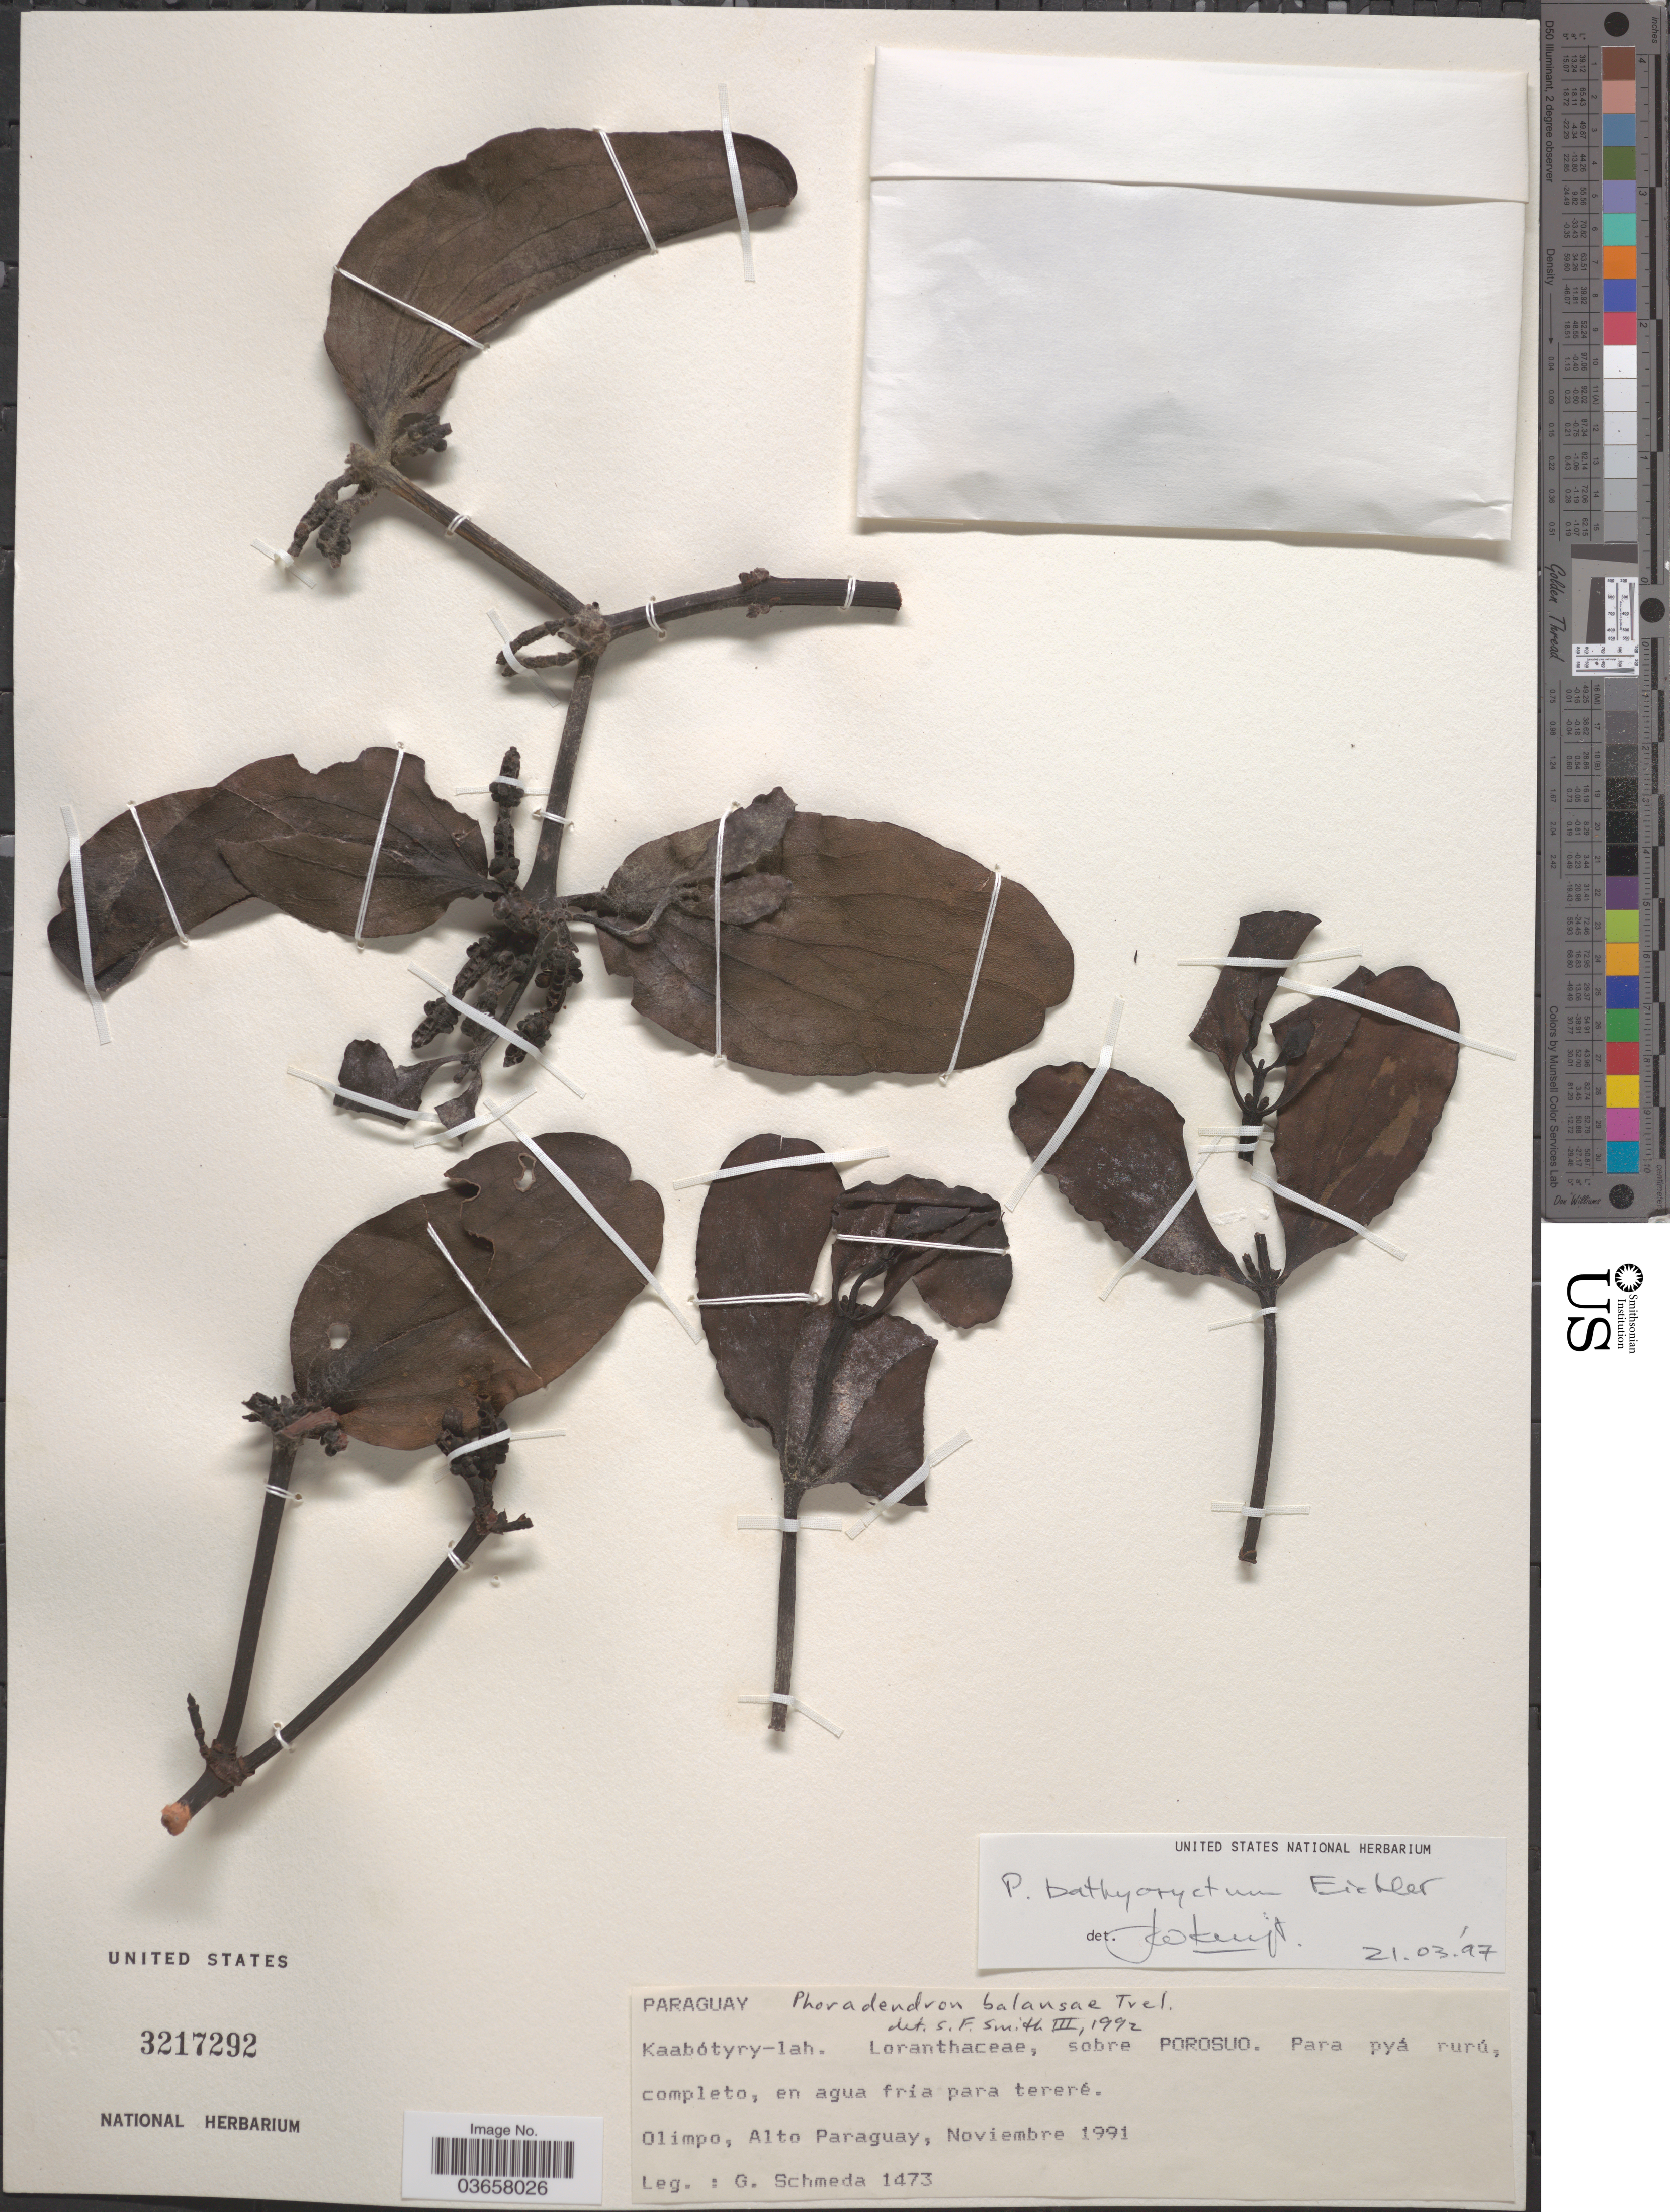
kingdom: Plantae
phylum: Tracheophyta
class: Magnoliopsida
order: Santalales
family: Viscaceae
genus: Phoradendron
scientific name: Phoradendron bathyoryctorum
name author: Eichler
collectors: G. Schmeda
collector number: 1473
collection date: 1991-11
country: Paraguay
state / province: Alto Paraguay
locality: Olimpo.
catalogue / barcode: US 3217292